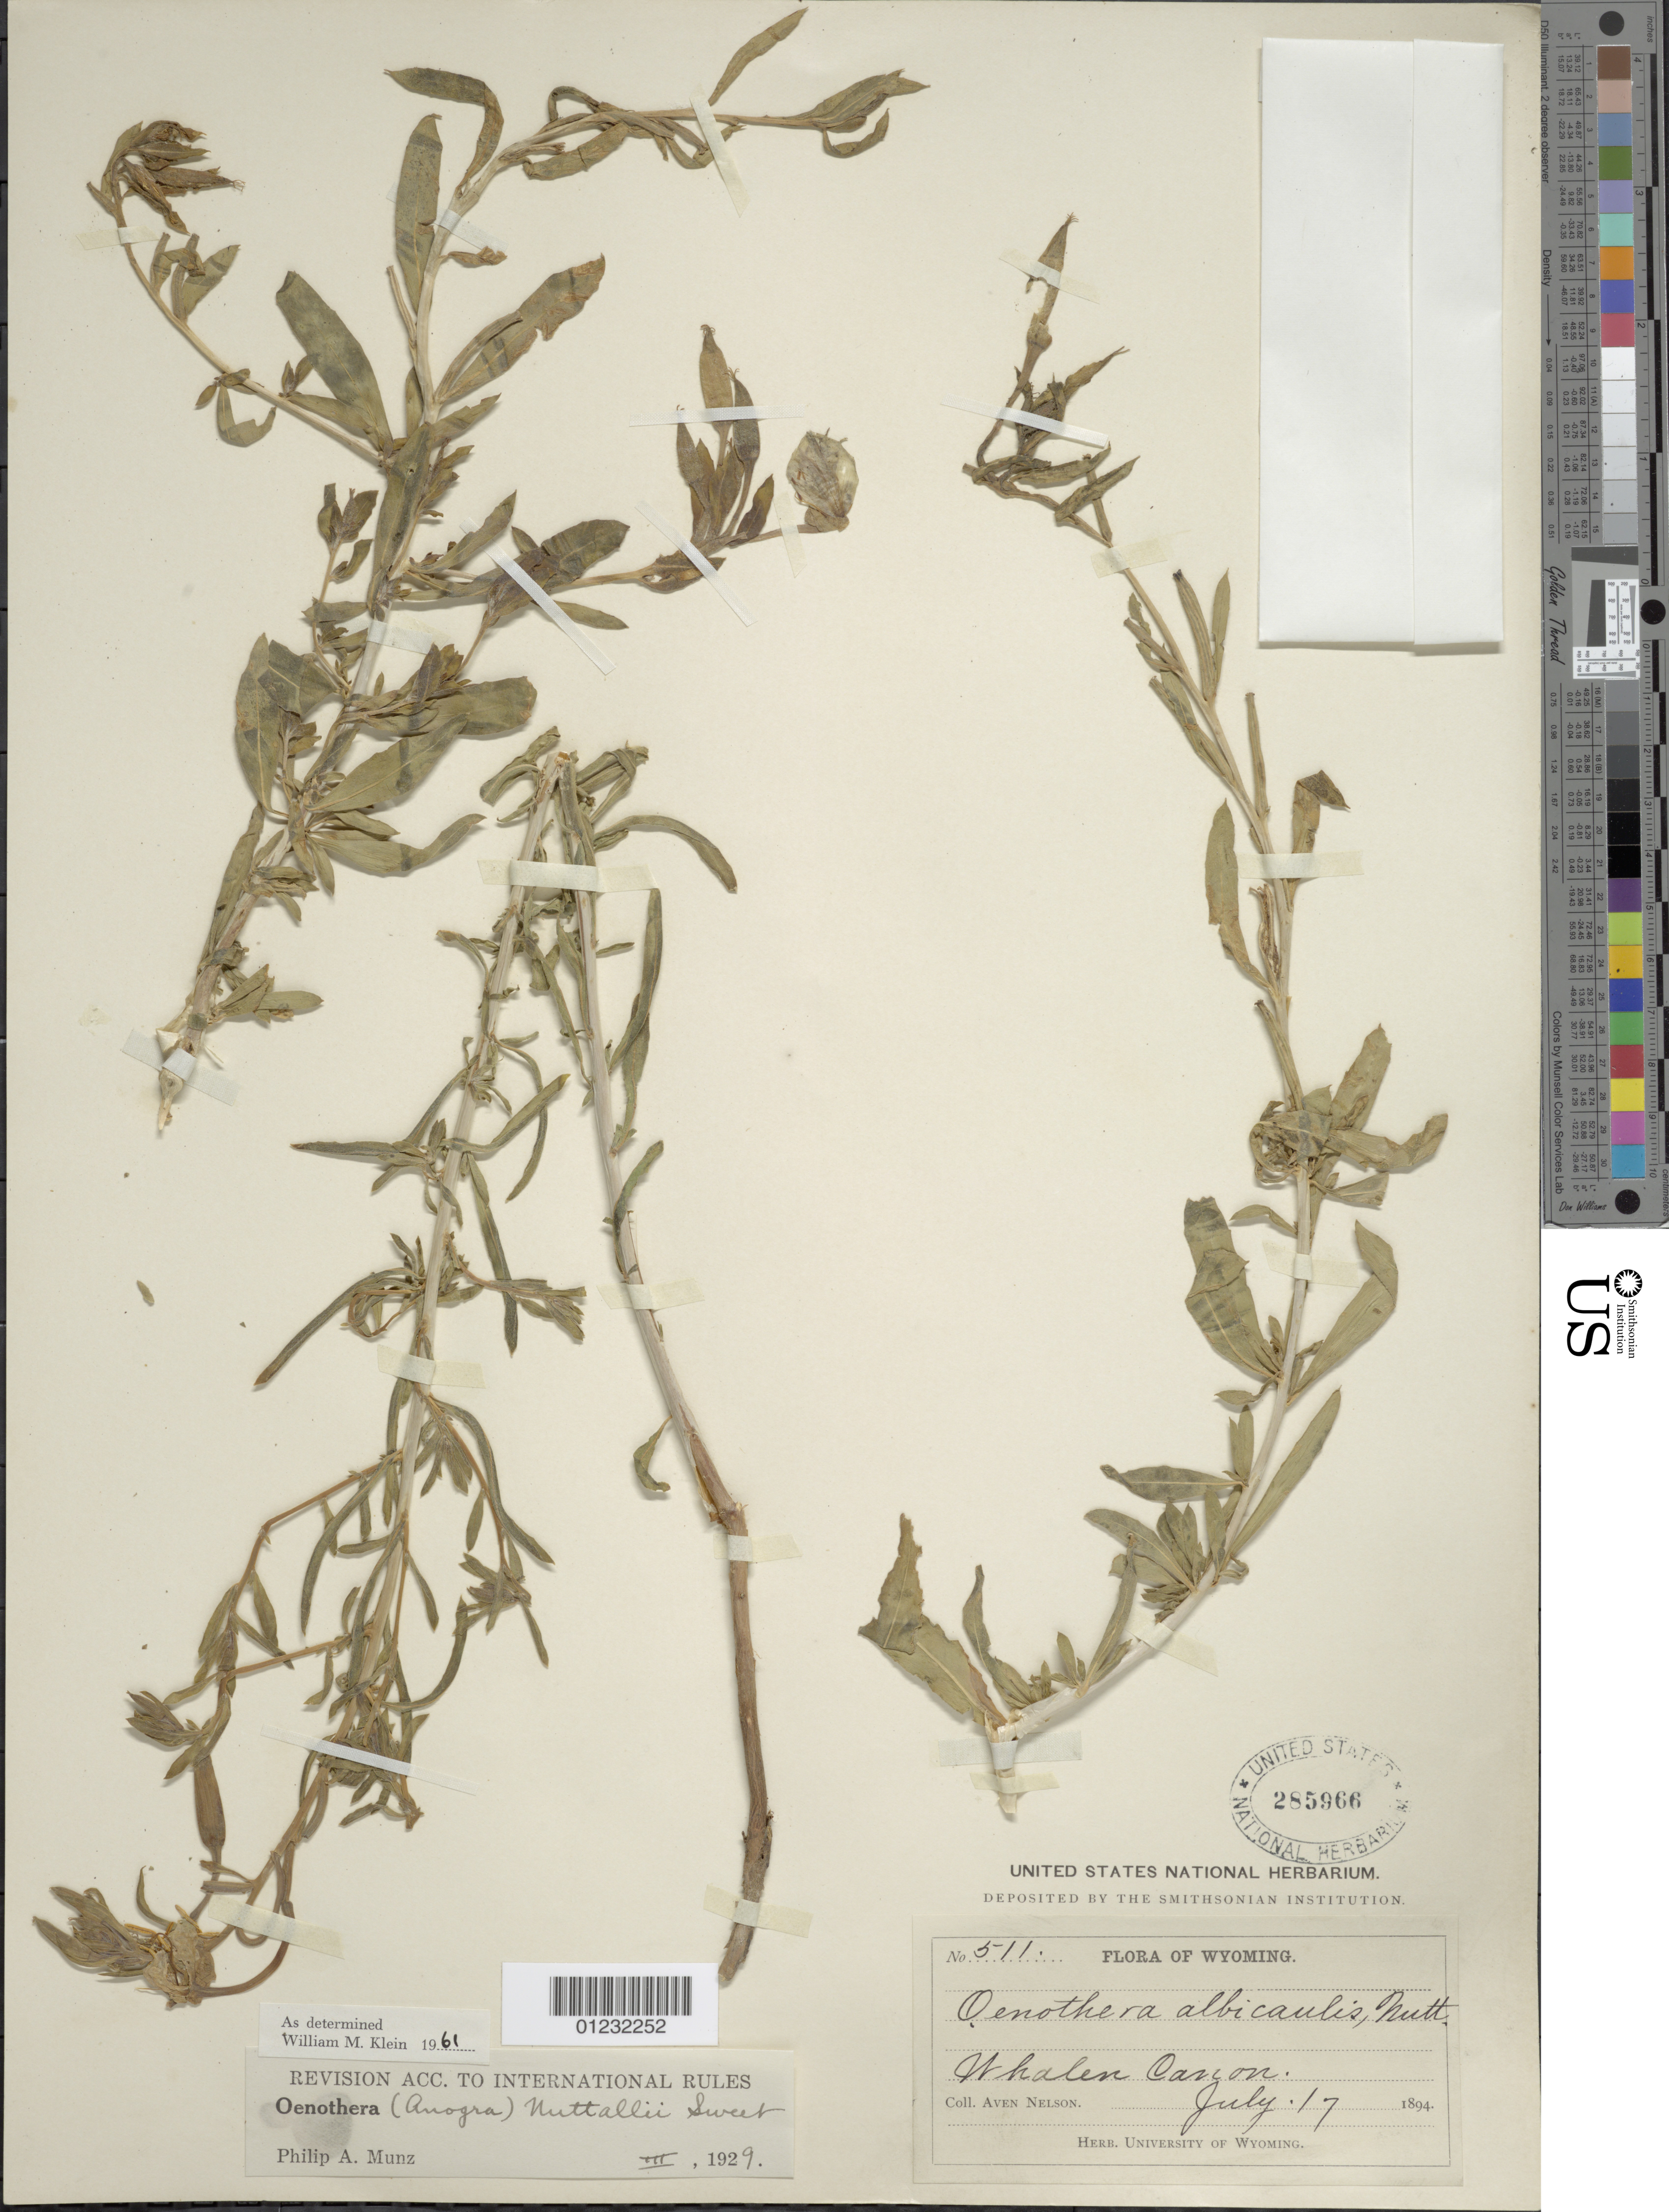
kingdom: Plantae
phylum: Tracheophyta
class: Magnoliopsida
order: Myrtales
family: Onagraceae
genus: Oenothera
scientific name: Oenothera nuttallii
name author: Sweet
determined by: Klein, W. M.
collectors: A. Nelson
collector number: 511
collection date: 1894-07-17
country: United States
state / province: Wyoming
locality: Whalen Canon.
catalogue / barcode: US 285966